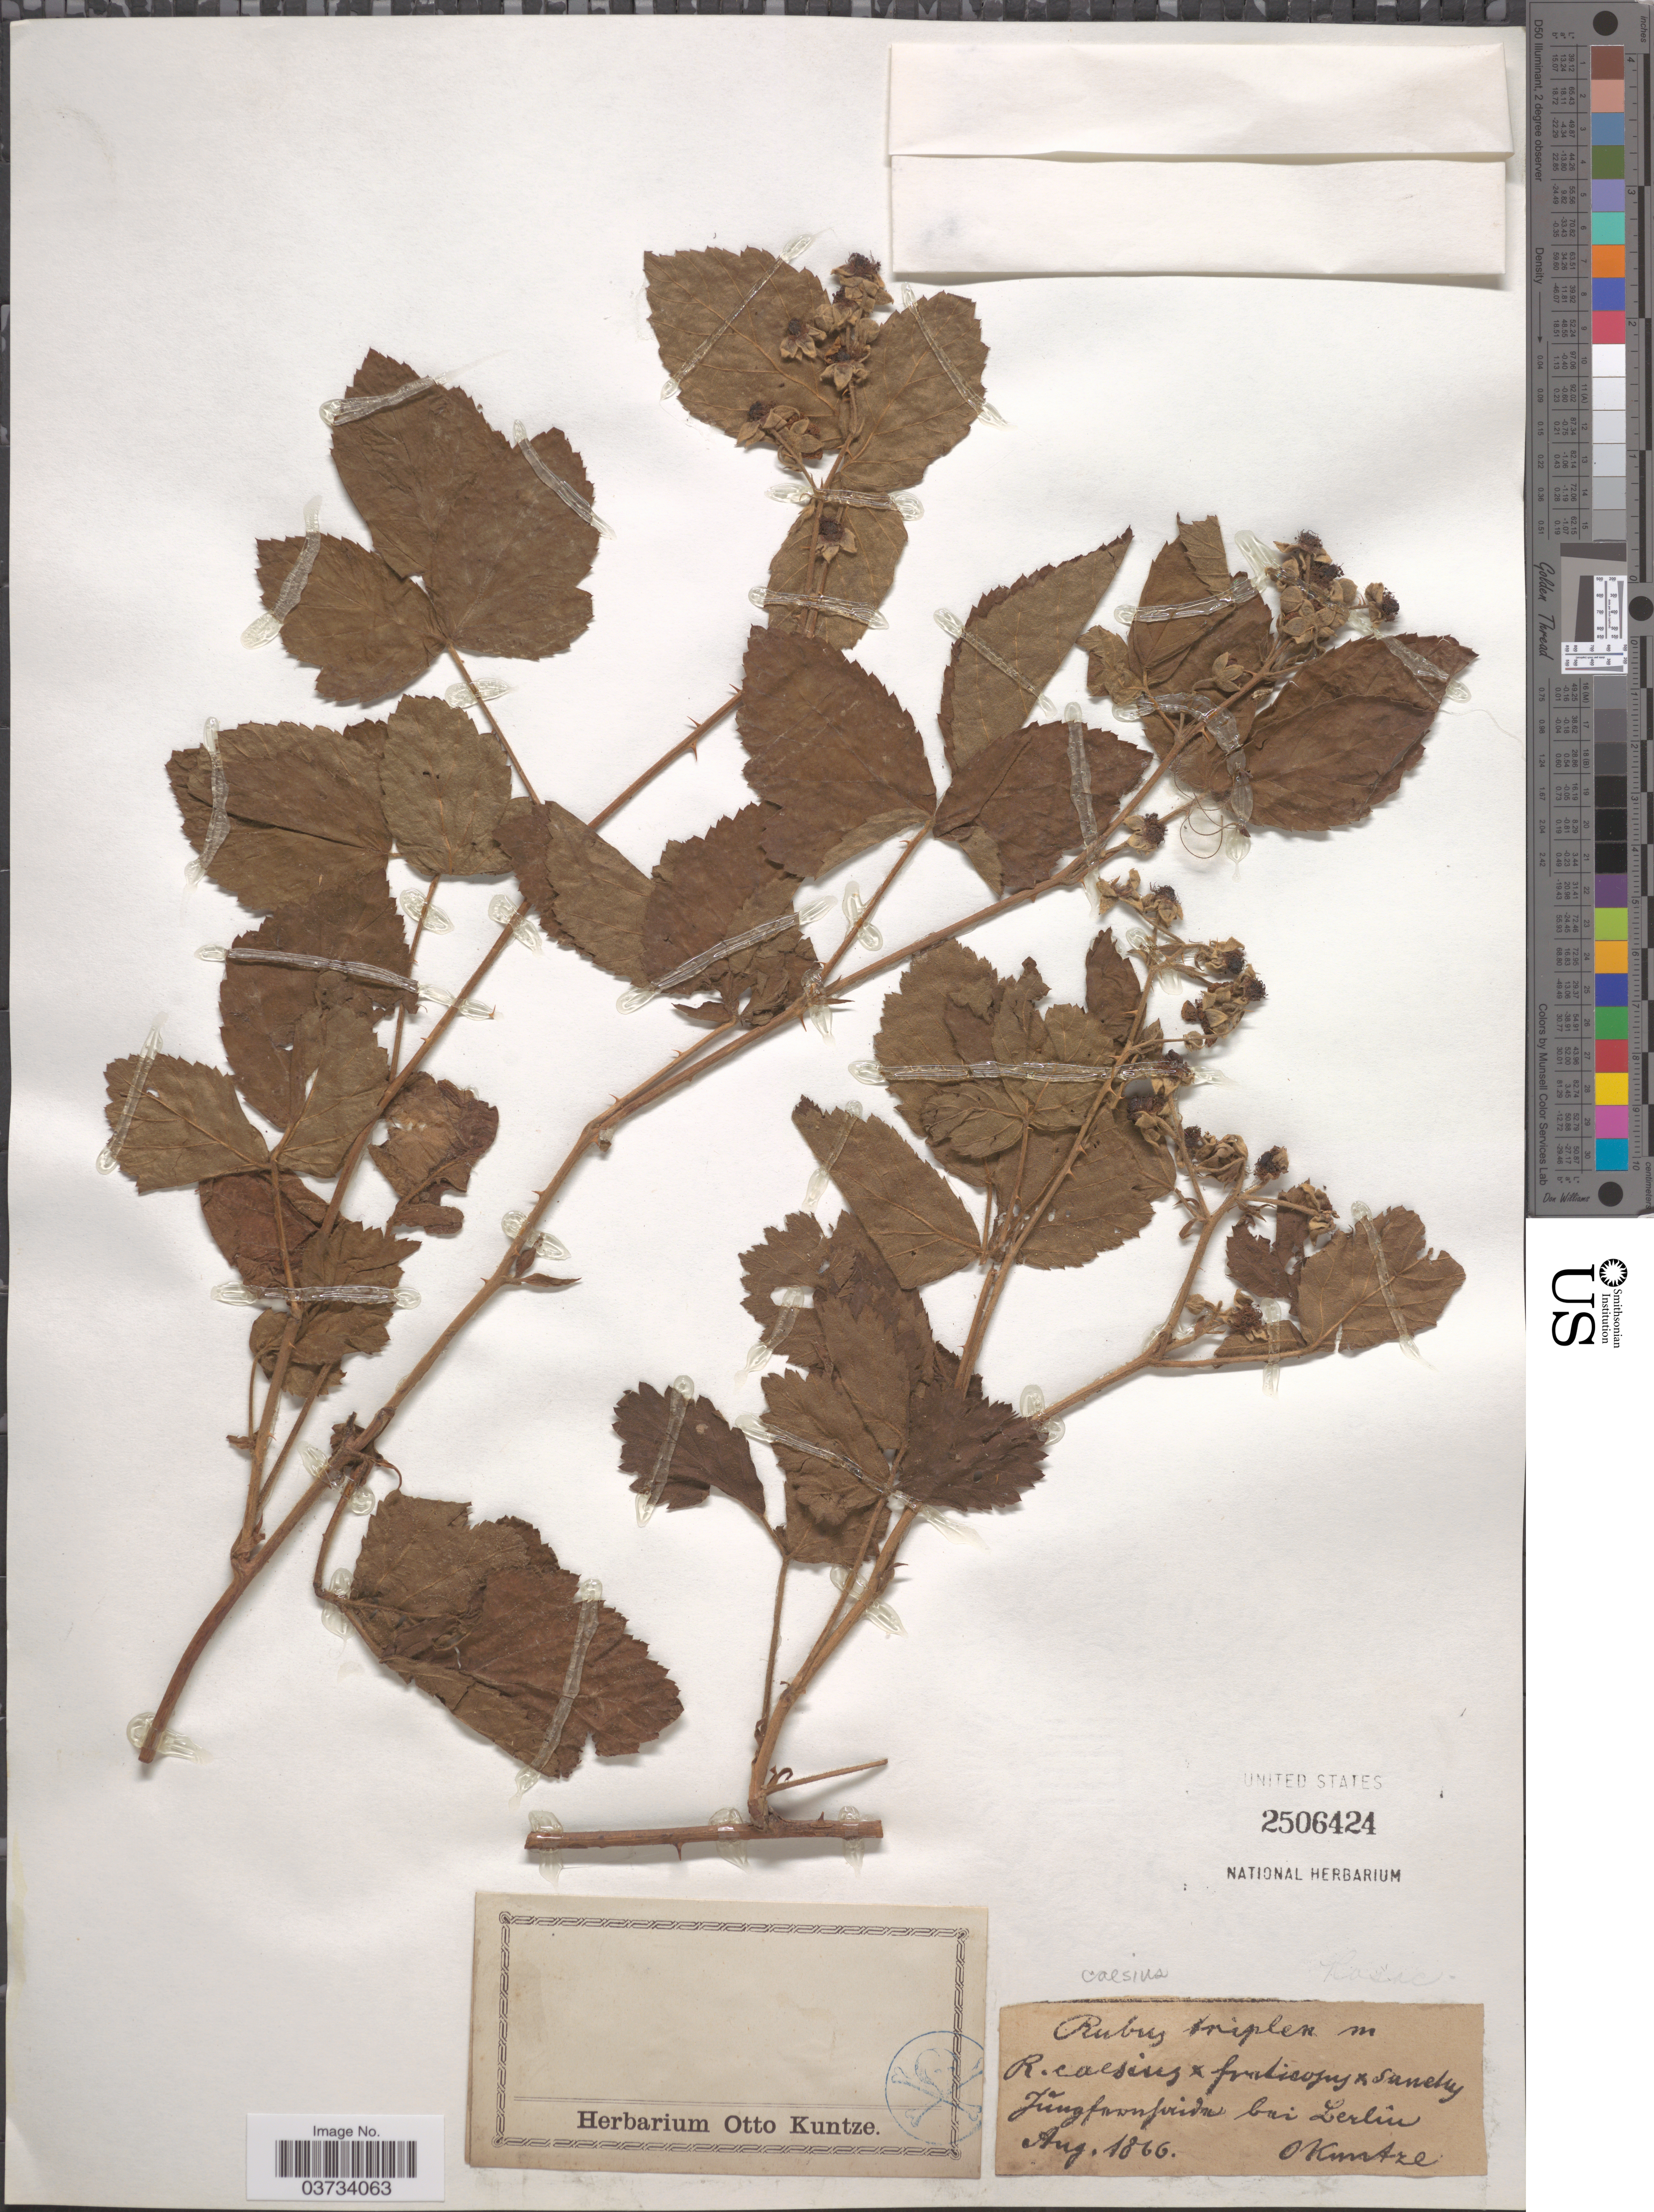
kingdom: Plantae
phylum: Tracheophyta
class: Magnoliopsida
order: Rosales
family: Rosaceae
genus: Rubus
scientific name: Rubus caesius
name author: L.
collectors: C.E.O. Kuntze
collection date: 1866-08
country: Germany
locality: Júngfawnfuridn bei Lerlin. [Berlin? interpreted]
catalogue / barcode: US 2506424